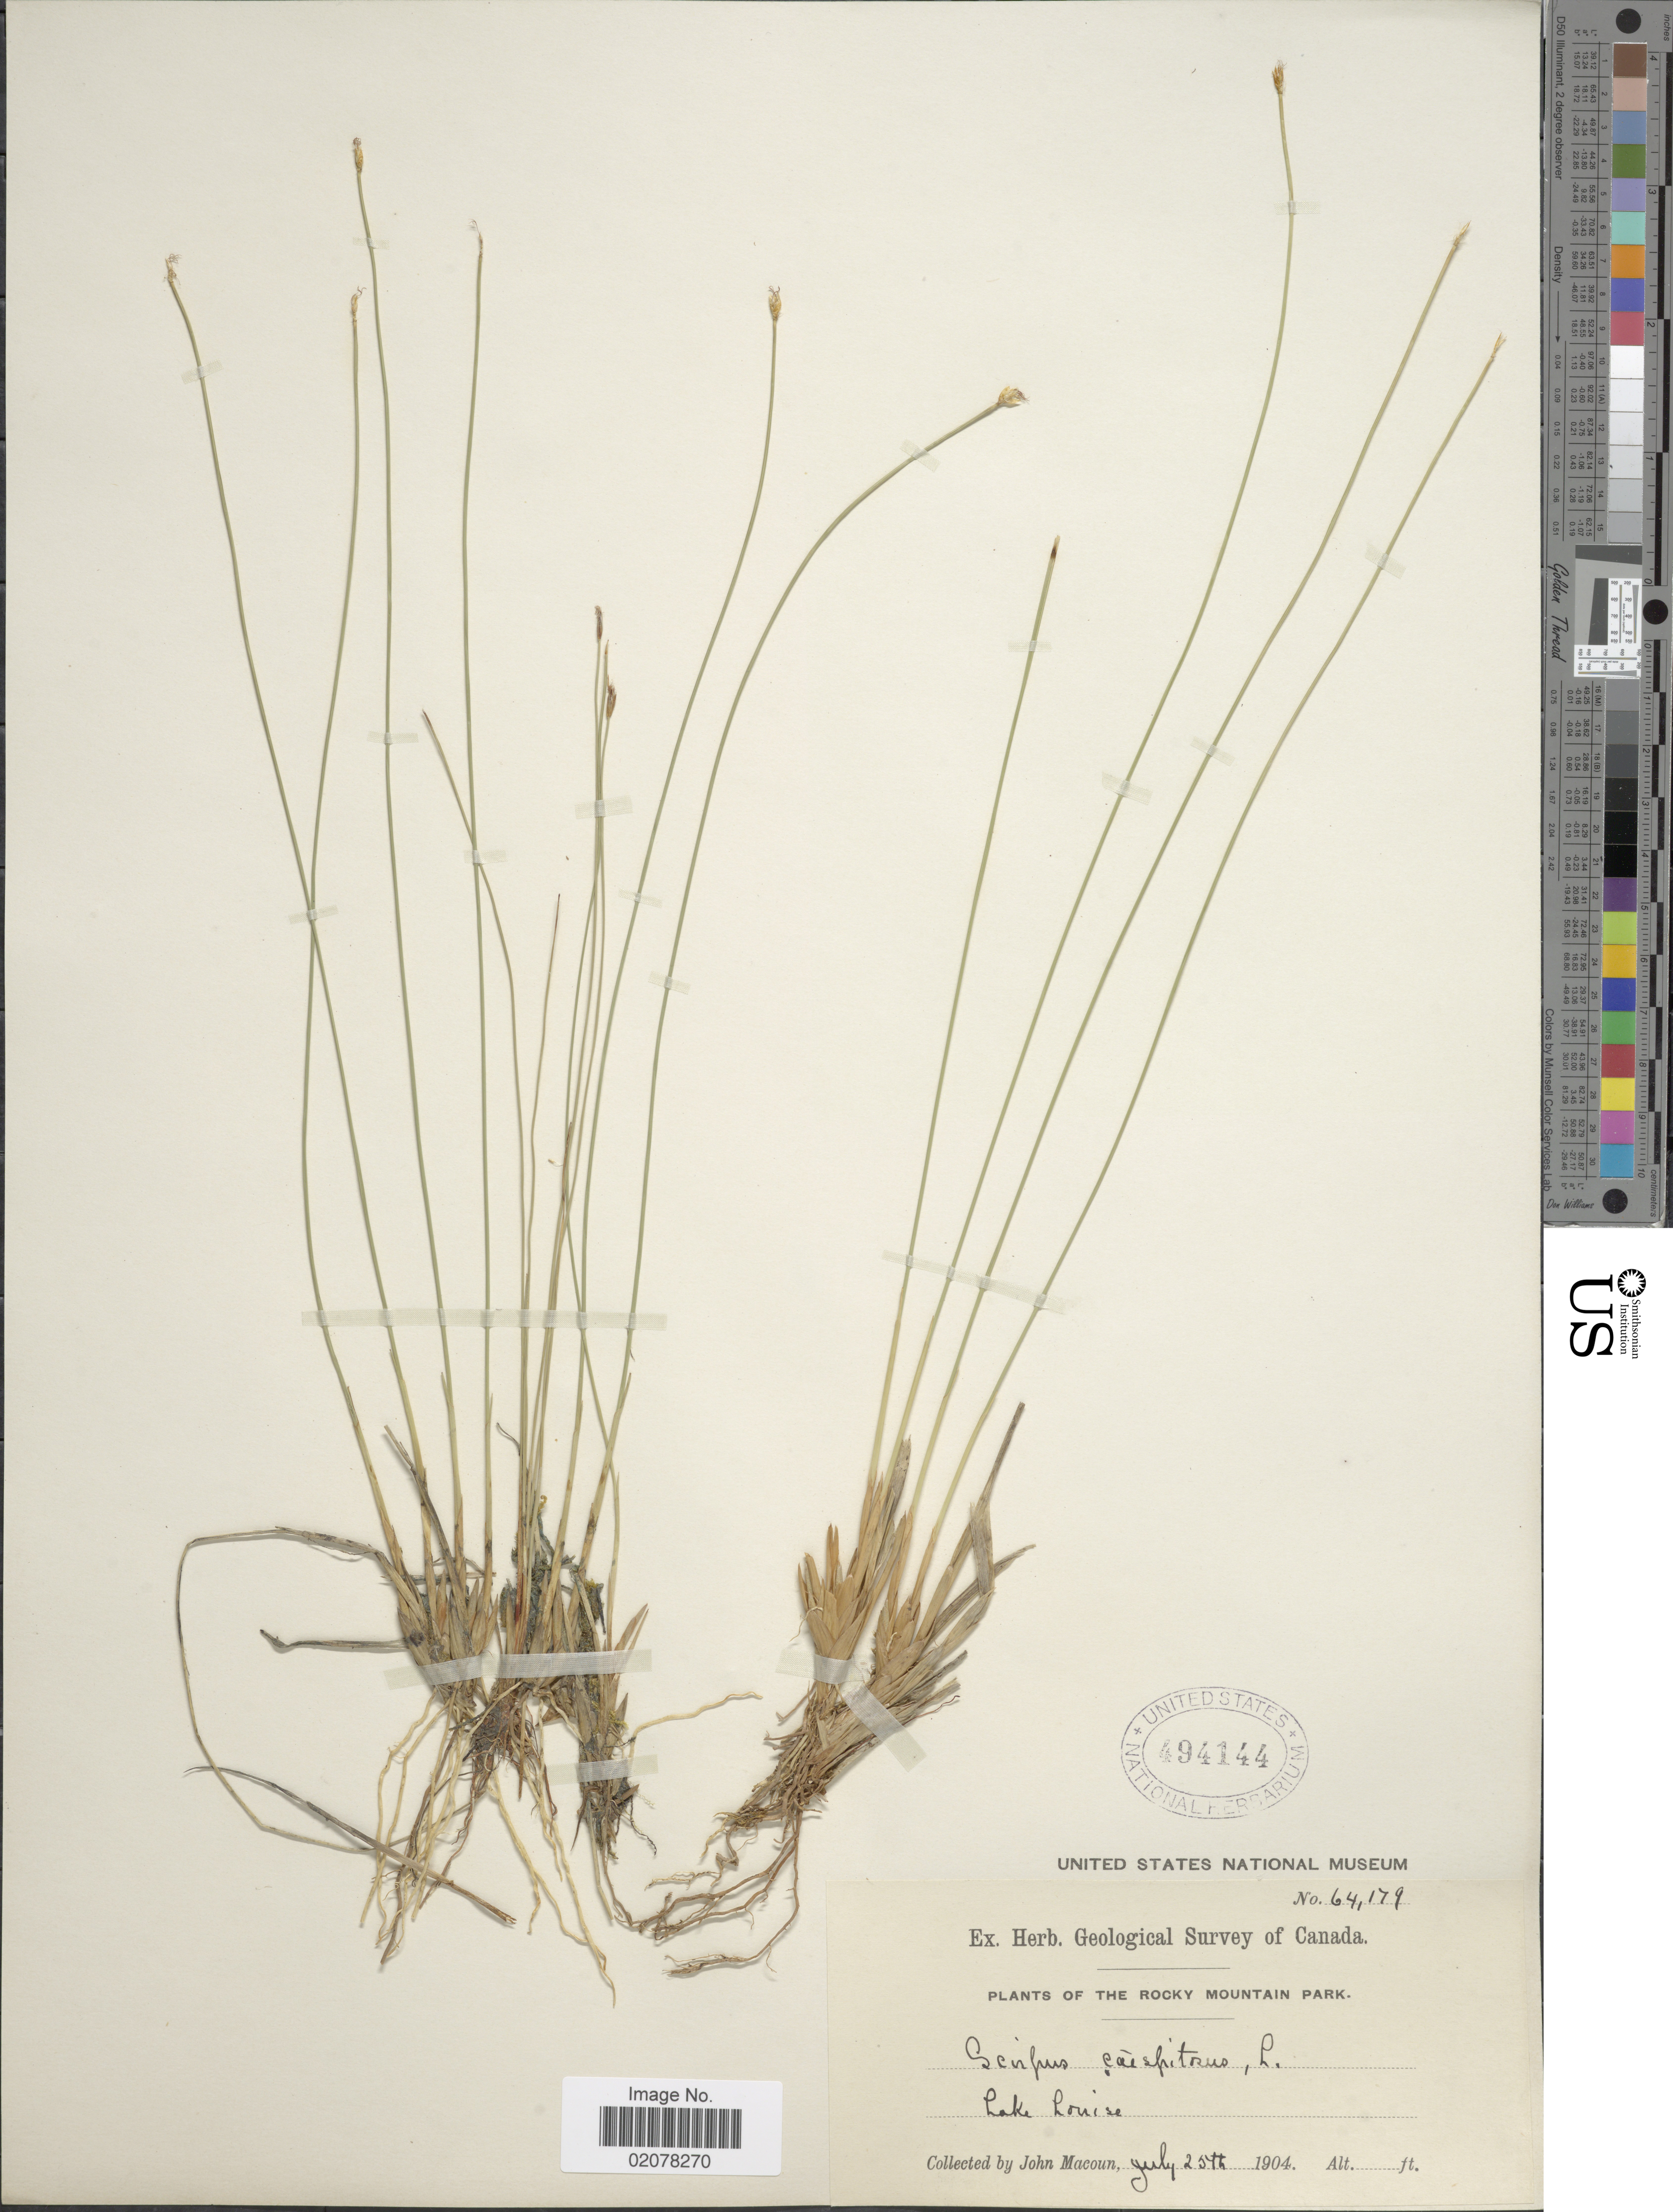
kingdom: Plantae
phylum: Tracheophyta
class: Liliopsida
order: Poales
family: Cyperaceae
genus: Trichophorum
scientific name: Trichophorum cespitosum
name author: (L.) Hartm.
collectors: J. Macoun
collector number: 64179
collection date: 1904-07-25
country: Canada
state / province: Alberta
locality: Rocky Mountain Park, Lake Louise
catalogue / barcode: US 494144